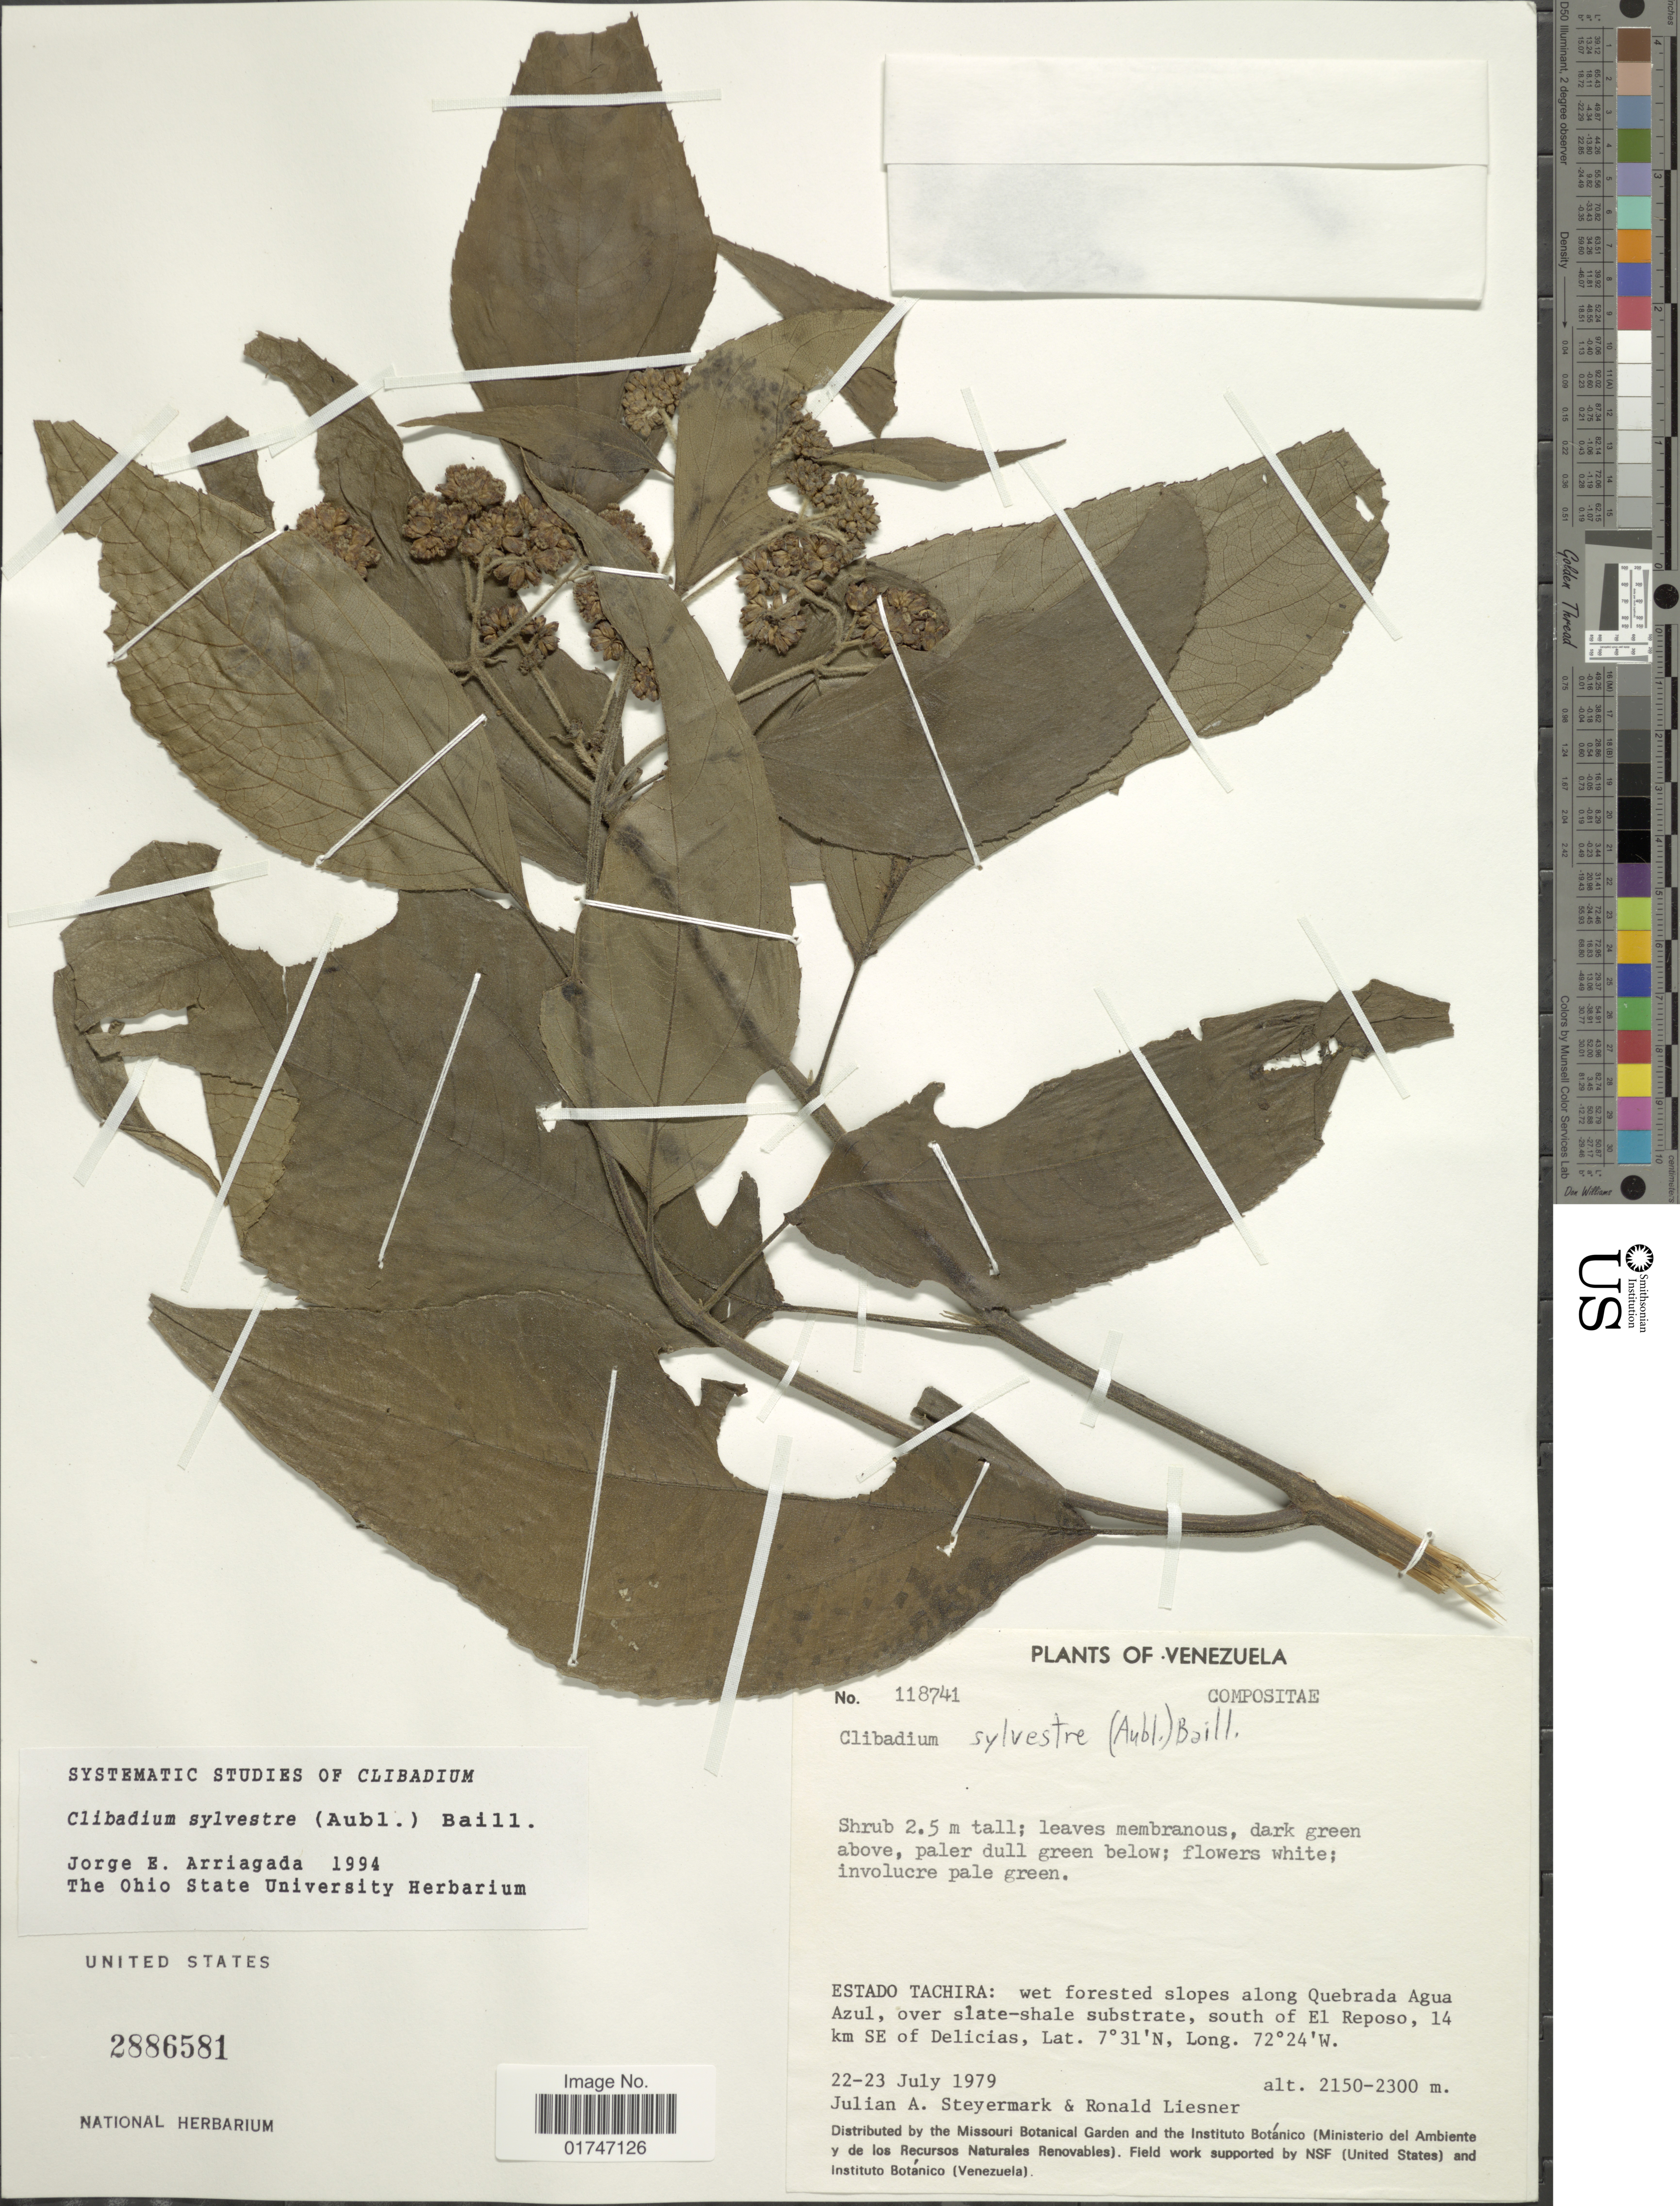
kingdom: Plantae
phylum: Tracheophyta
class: Magnoliopsida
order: Asterales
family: Asteraceae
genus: Clibadium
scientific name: Clibadium sylvestre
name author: (Aubl.) Baill.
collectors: J. Steyermark & R. L. Liesner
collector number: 118741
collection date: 1979-07-22/1979-07-23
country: Venezuela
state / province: Tachira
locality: Estado Tachira: wet forested slopes along Quebrada Agua Azul, over slate-shale substrate, south of El Reposo, 14 km SE of Delicias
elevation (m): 2150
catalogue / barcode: US 2886581